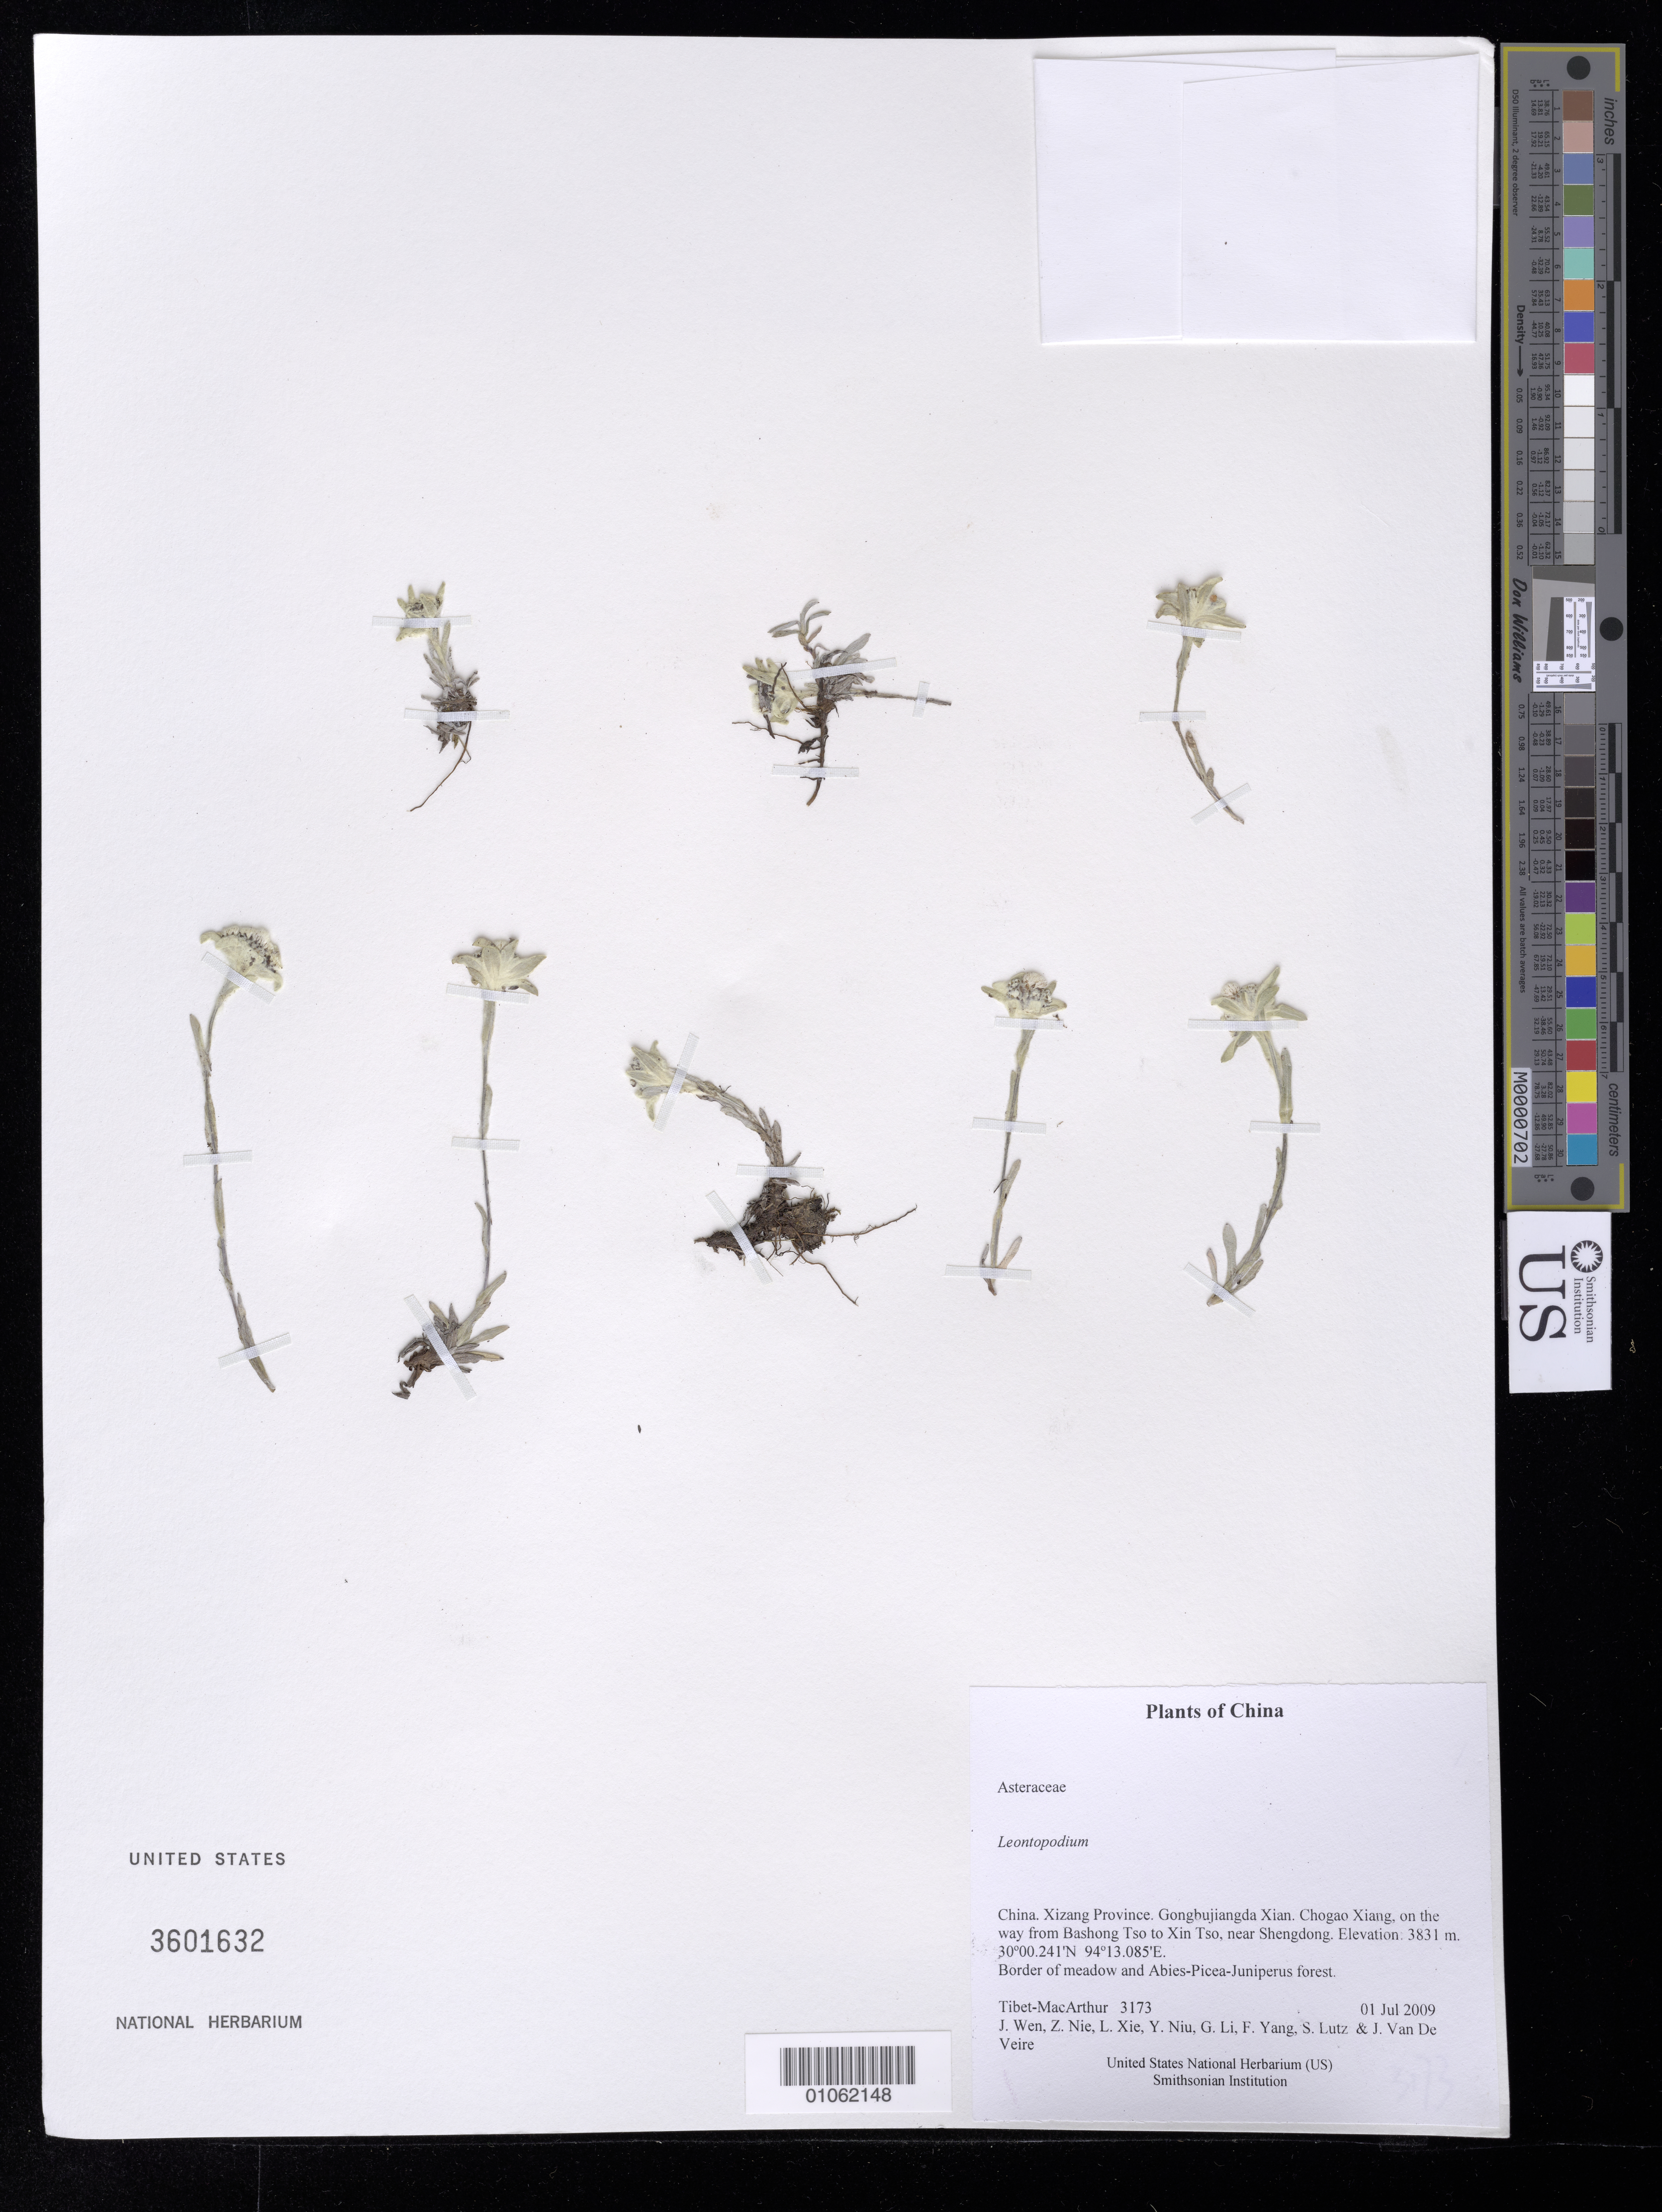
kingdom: Plantae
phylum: Tracheophyta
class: Magnoliopsida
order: Asterales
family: Asteraceae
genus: Leontopodium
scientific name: Leontopodium sp.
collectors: Tibet-MacArthur, J. Wen, Z. Nie, L. Xie, Y. Niu, G. Li, F. Yang, S. Lutz & J. Van De Veire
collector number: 3173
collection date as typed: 01 Jul 2009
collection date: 2009-07-01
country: China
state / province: Xizang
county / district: Gongbujiangda Xian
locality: Chogao Xiang, on the way from Bashong Tso to Xin Tso, near Shengdong.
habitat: Border of meadow and Abies-Picea-Juniperus forest.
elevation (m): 3831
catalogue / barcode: US 3601632